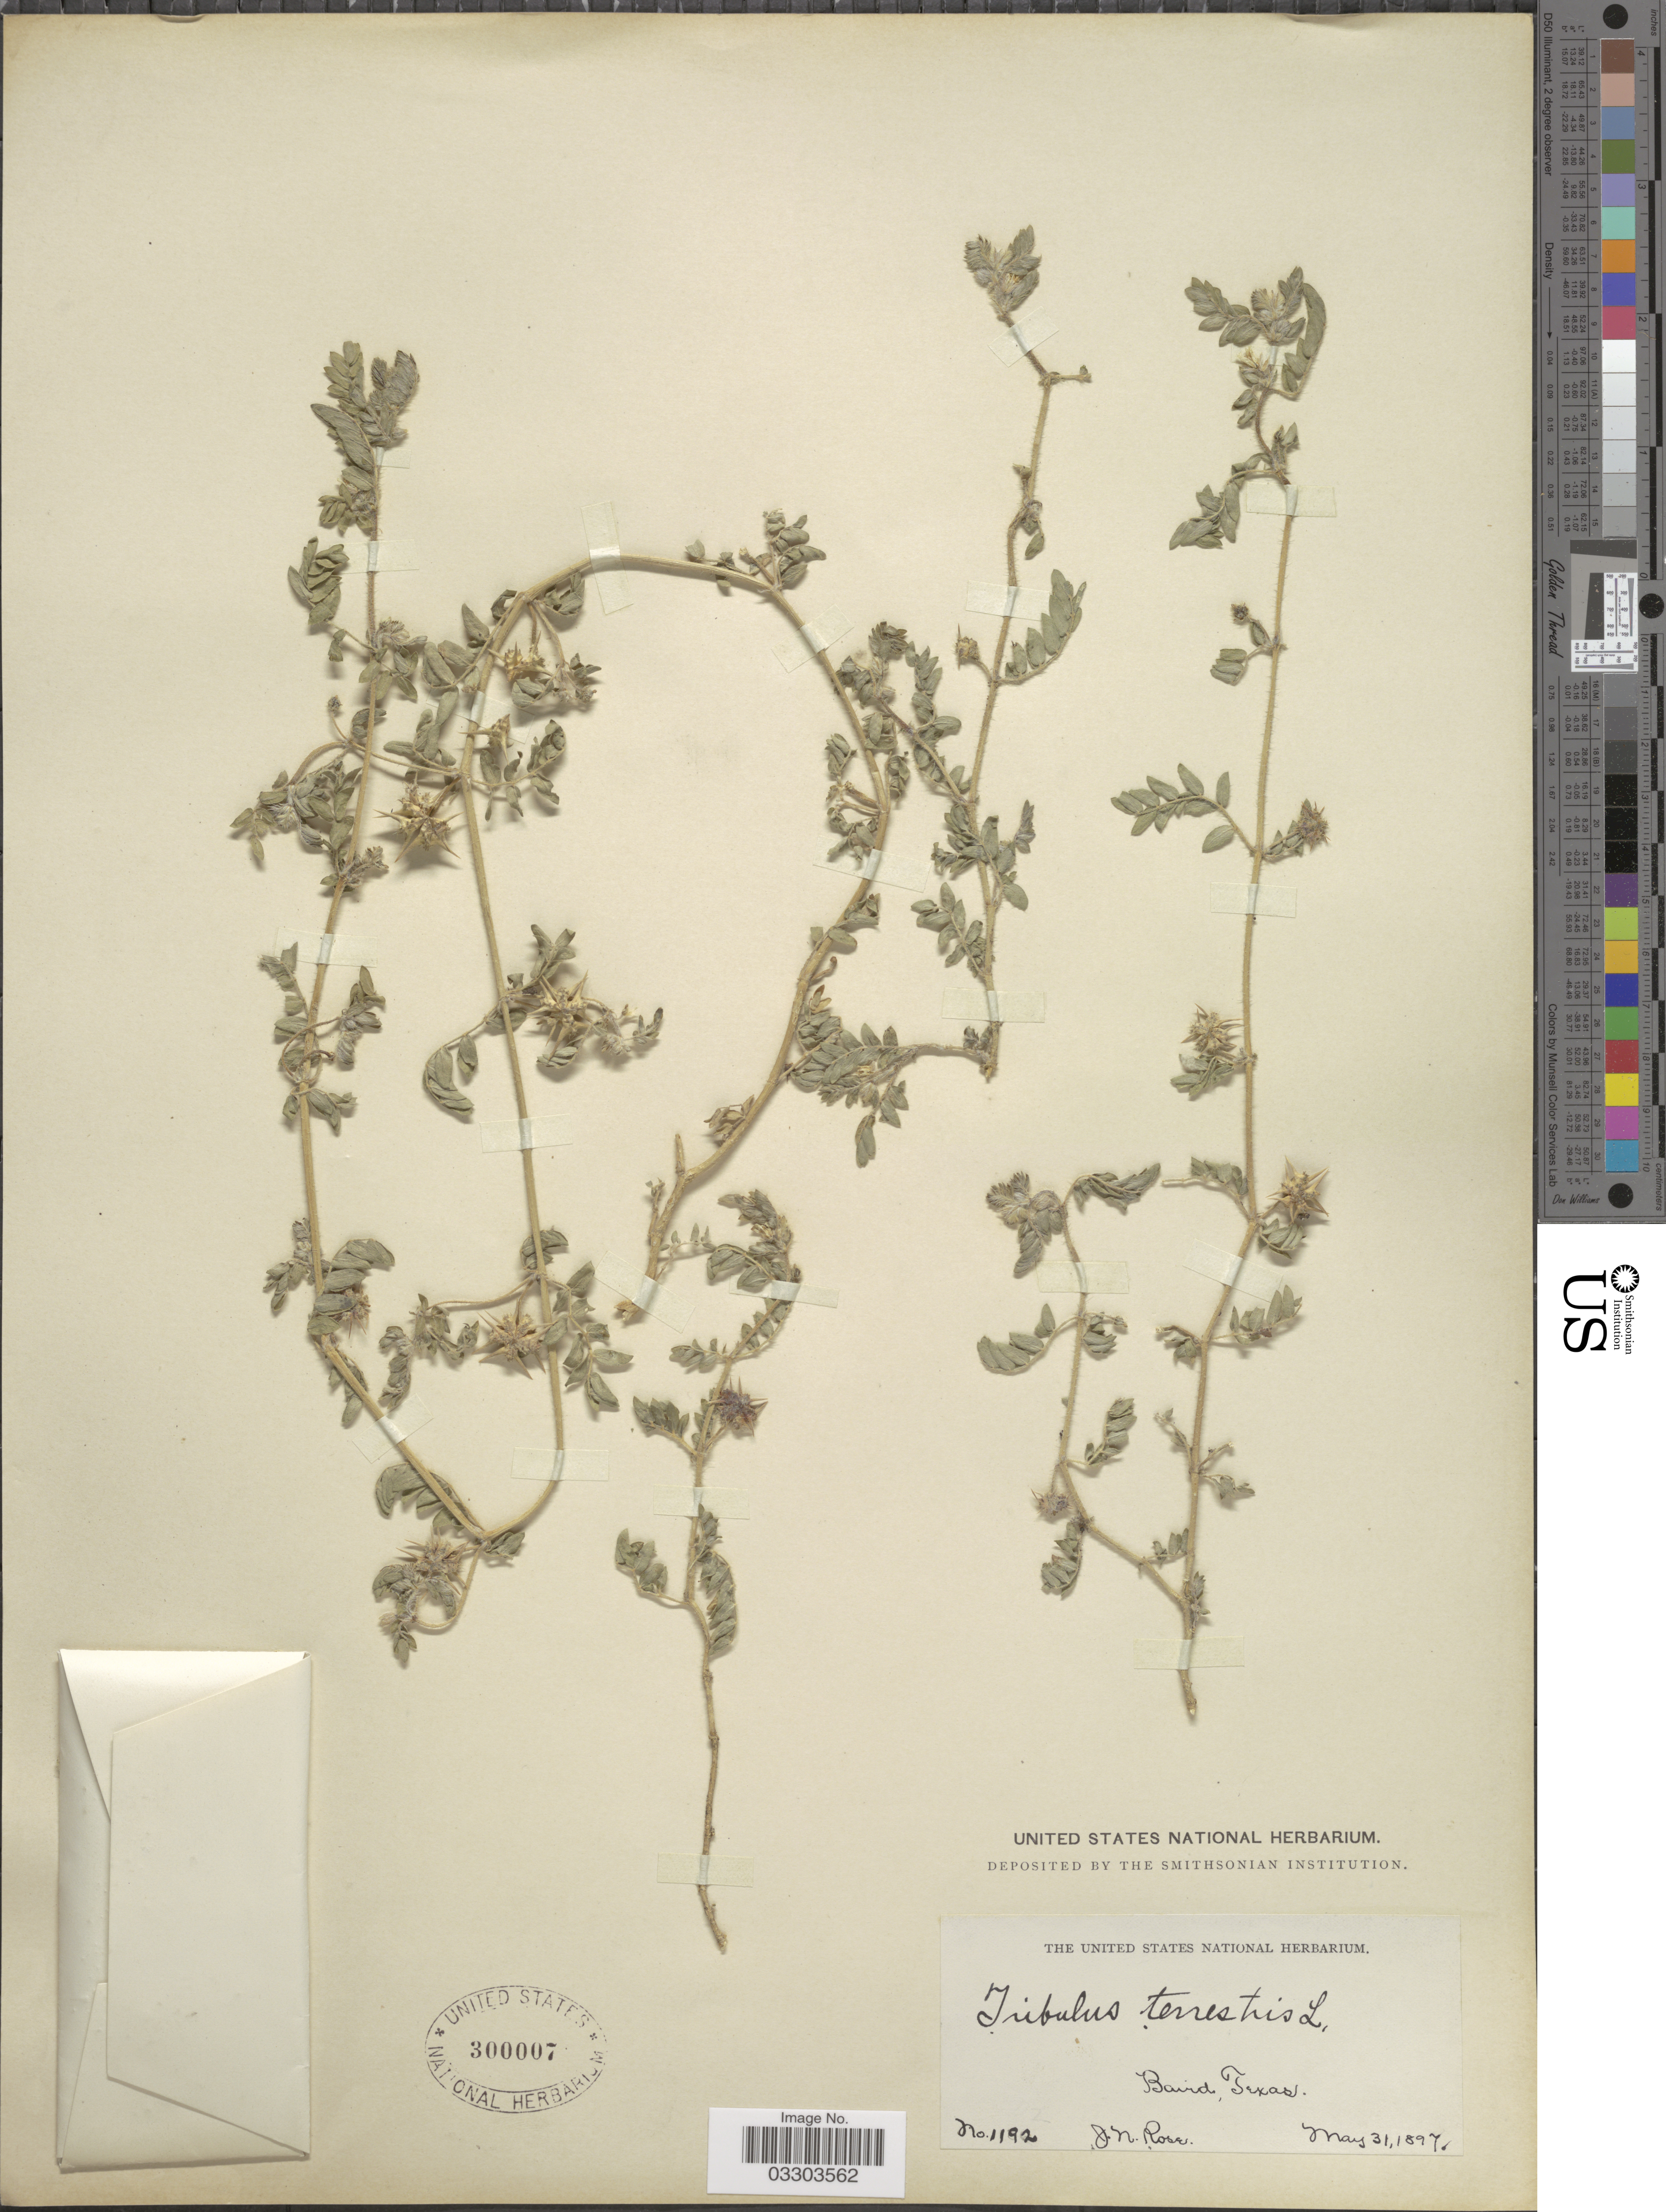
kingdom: Plantae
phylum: Tracheophyta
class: Magnoliopsida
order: Zygophyllales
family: Zygophyllaceae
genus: Tribulus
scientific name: Tribulus terrestris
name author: L.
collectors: J. N. Rose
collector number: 1192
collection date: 1897-05-31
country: United States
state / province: Texas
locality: Baird.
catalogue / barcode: US 300007